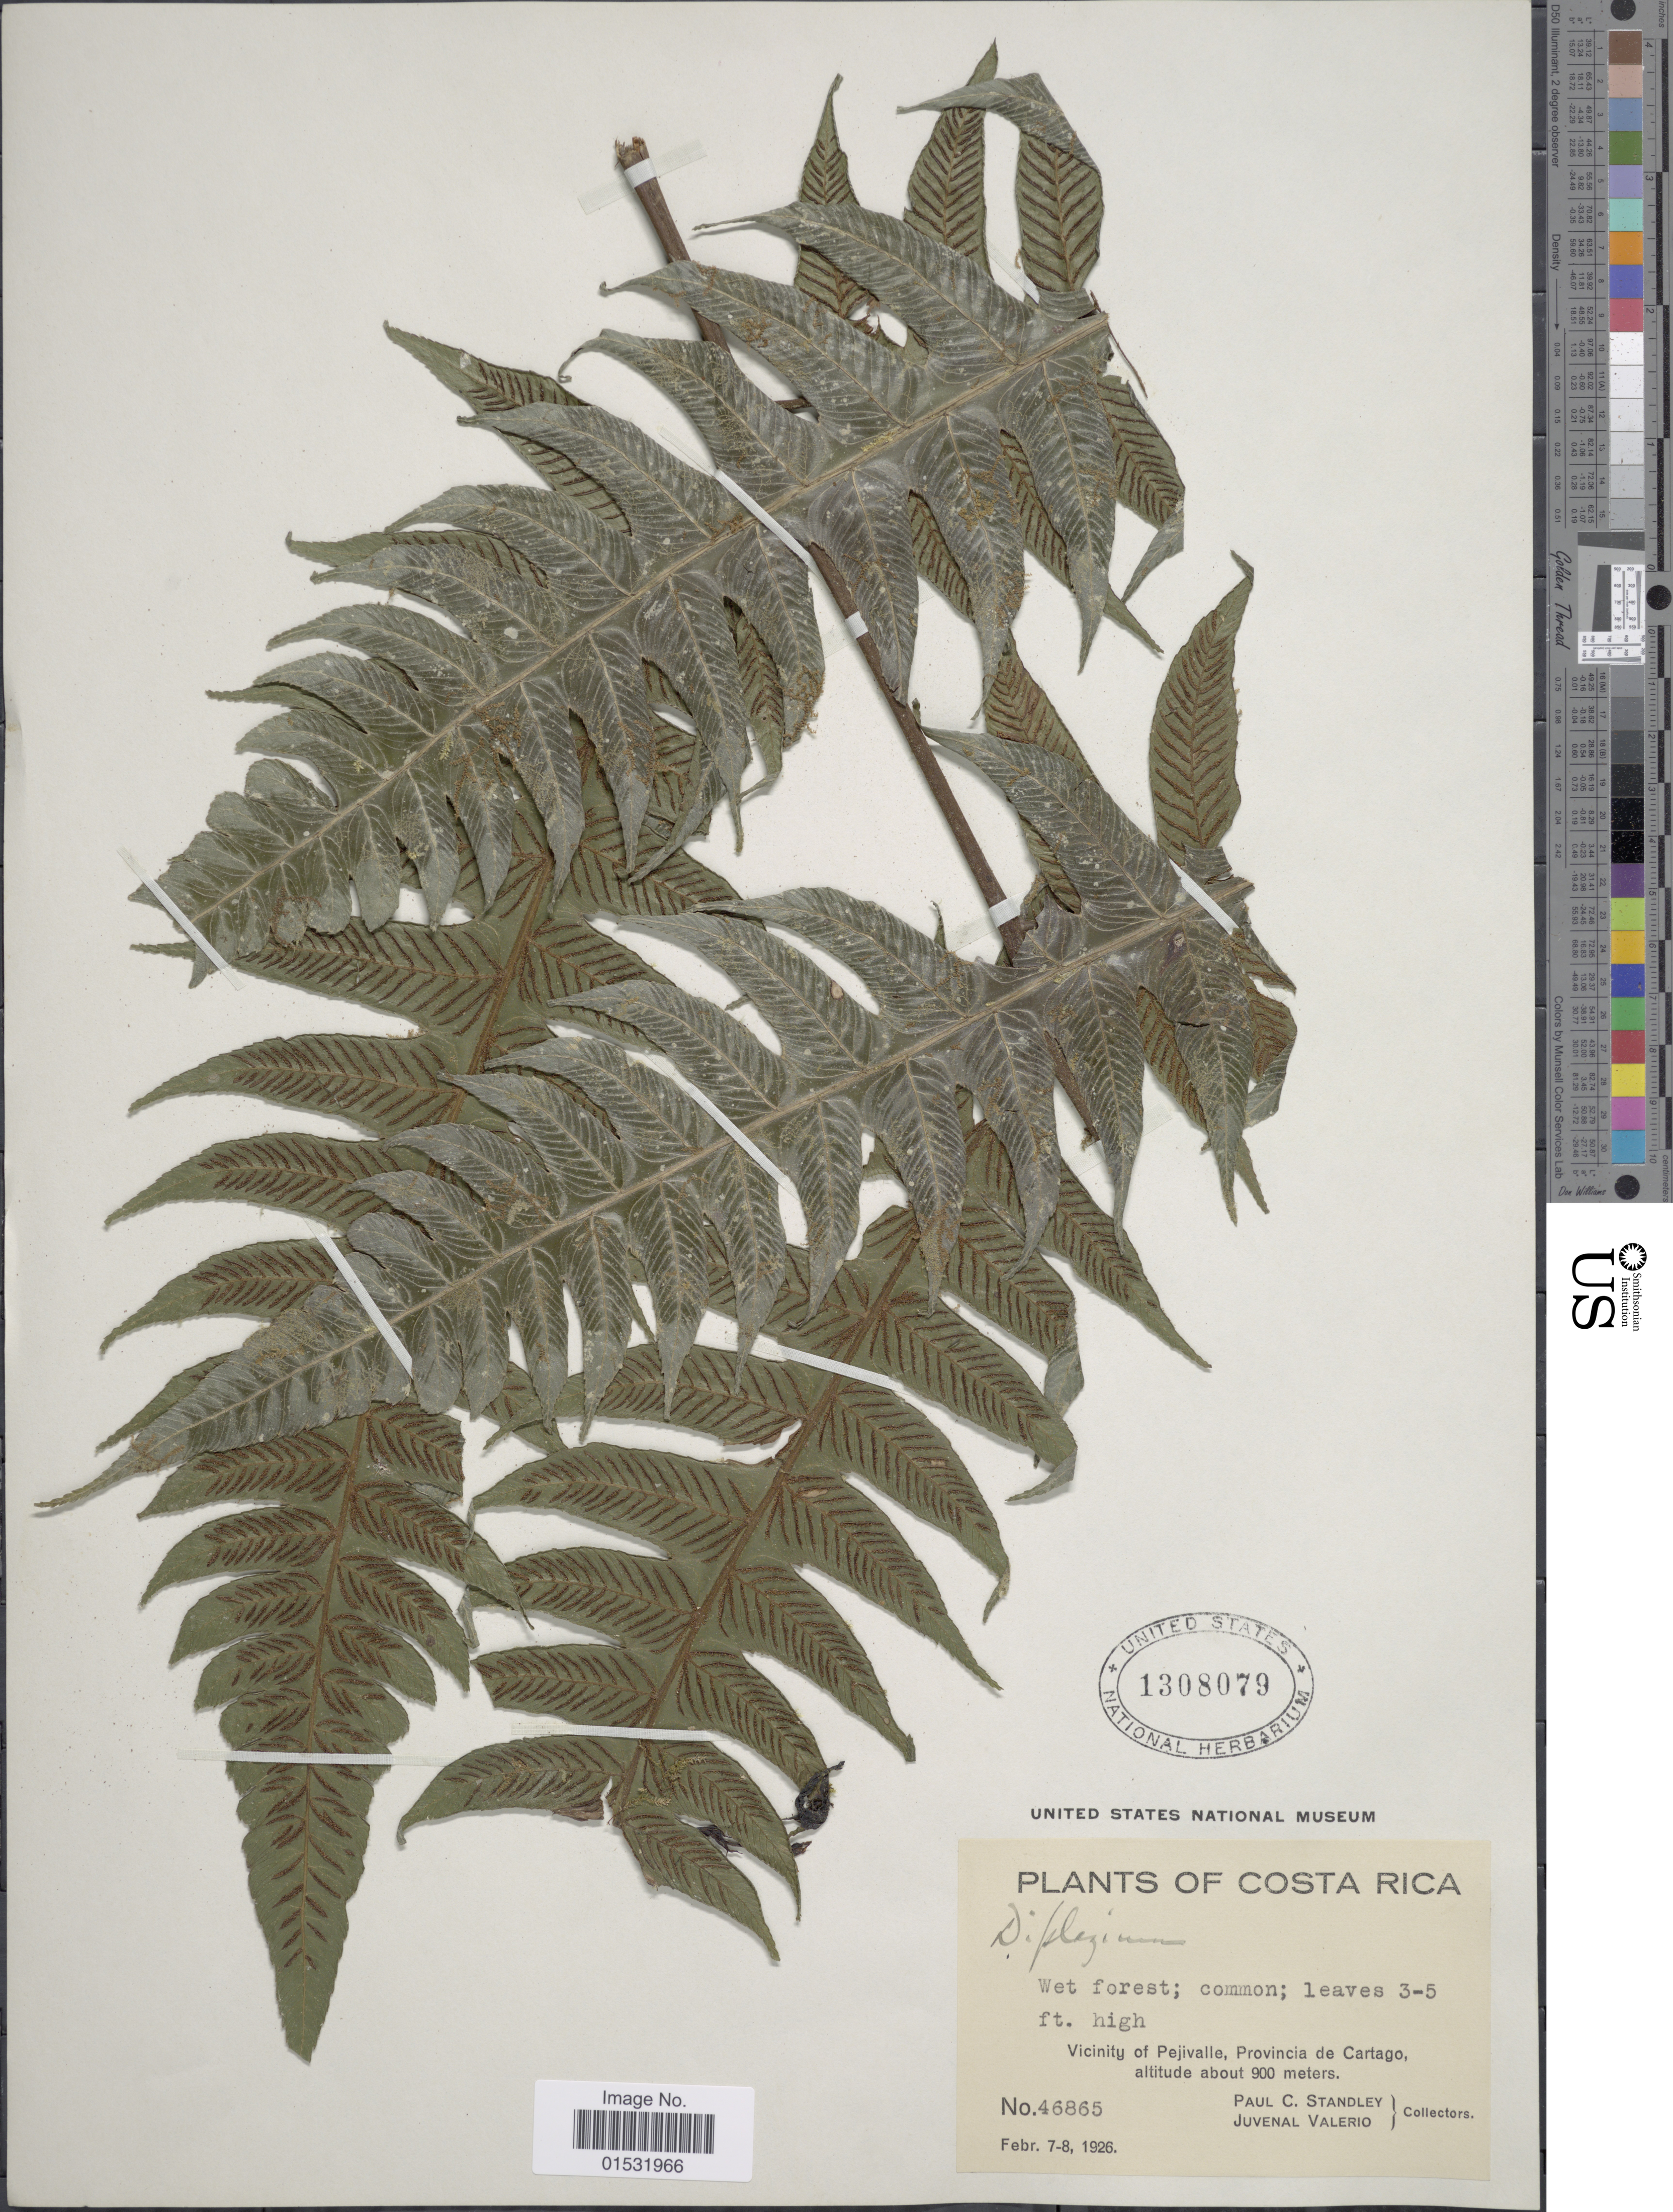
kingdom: Plantae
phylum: Tracheophyta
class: Polypodiopsida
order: Polypodiales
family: Athyriaceae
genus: Diplazium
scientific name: Diplazium macrophyllum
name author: Desv.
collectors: P. C. Standley & J. Valerio R.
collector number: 46865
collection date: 1926-02-07/1926-02-08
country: Costa Rica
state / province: Cartago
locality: Vicinity of Pejivalle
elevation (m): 900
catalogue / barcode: US 1308079